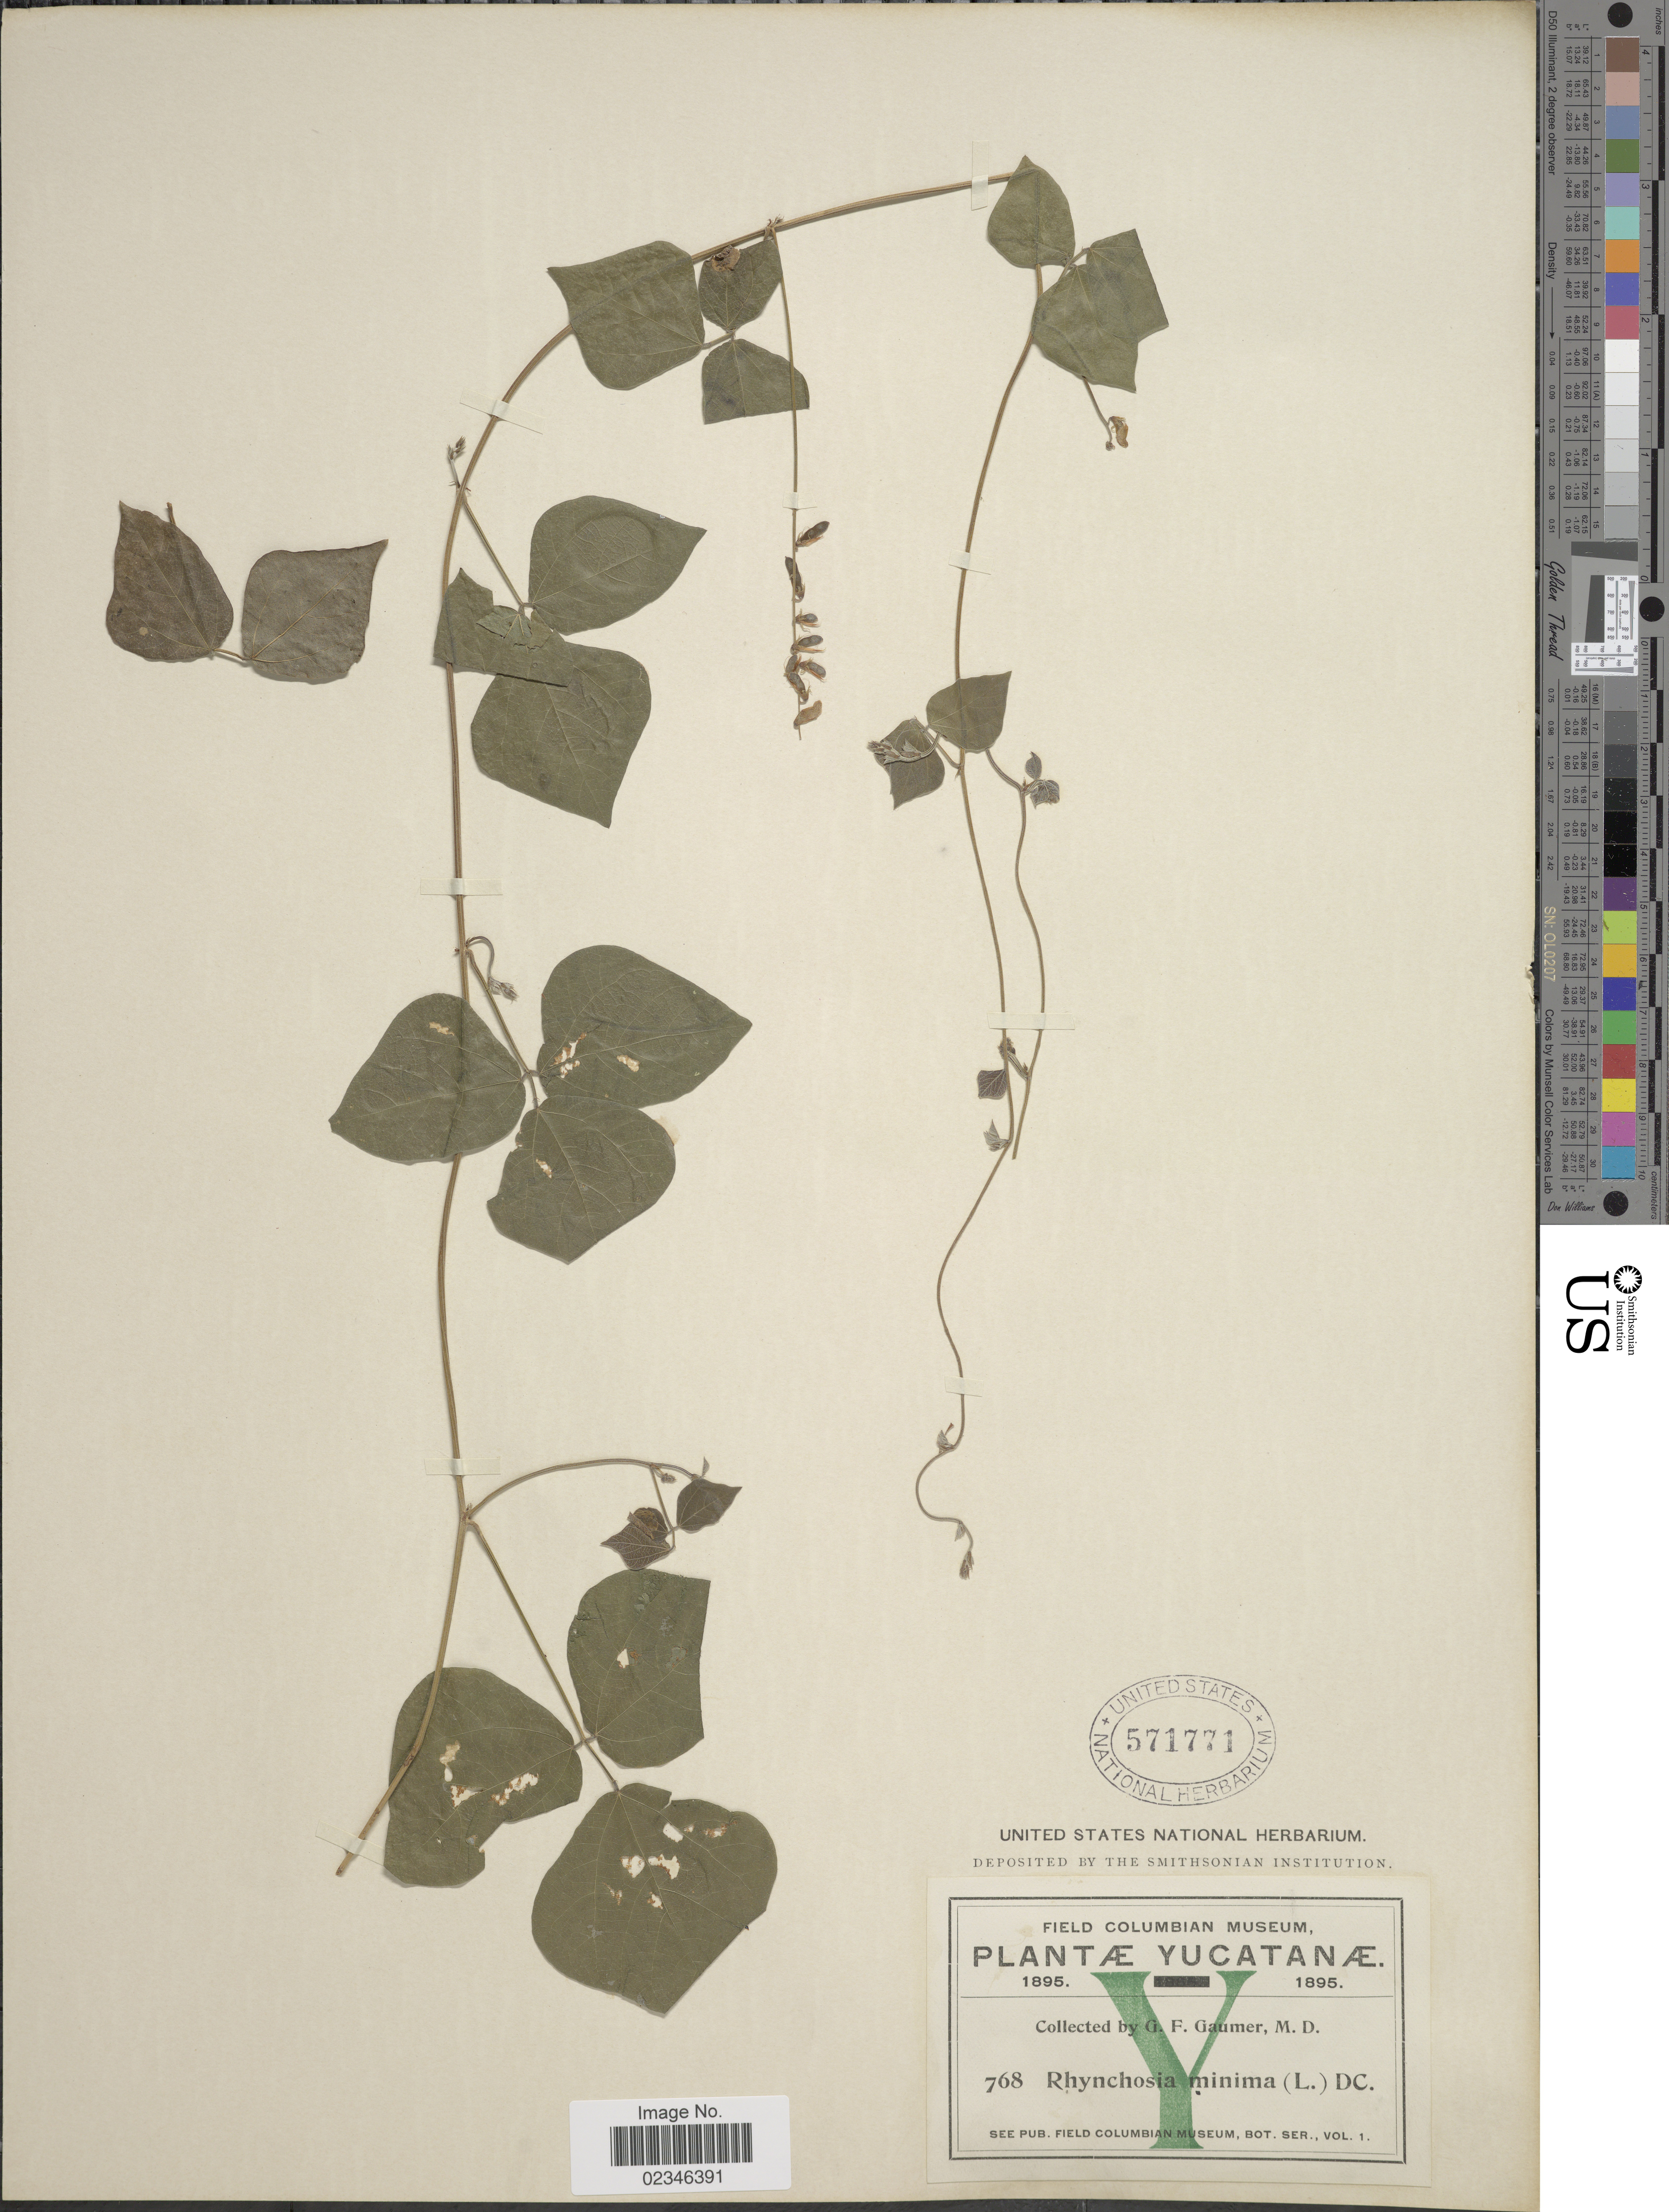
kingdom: Plantae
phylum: Tracheophyta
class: Magnoliopsida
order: Fabales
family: Fabaceae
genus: Rhynchosia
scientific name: Rhynchosia minima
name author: (L.) DC.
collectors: G. F. Gaumer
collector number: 768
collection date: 1895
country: Mexico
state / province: Yucatán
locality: Yucatanæ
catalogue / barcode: US 571771